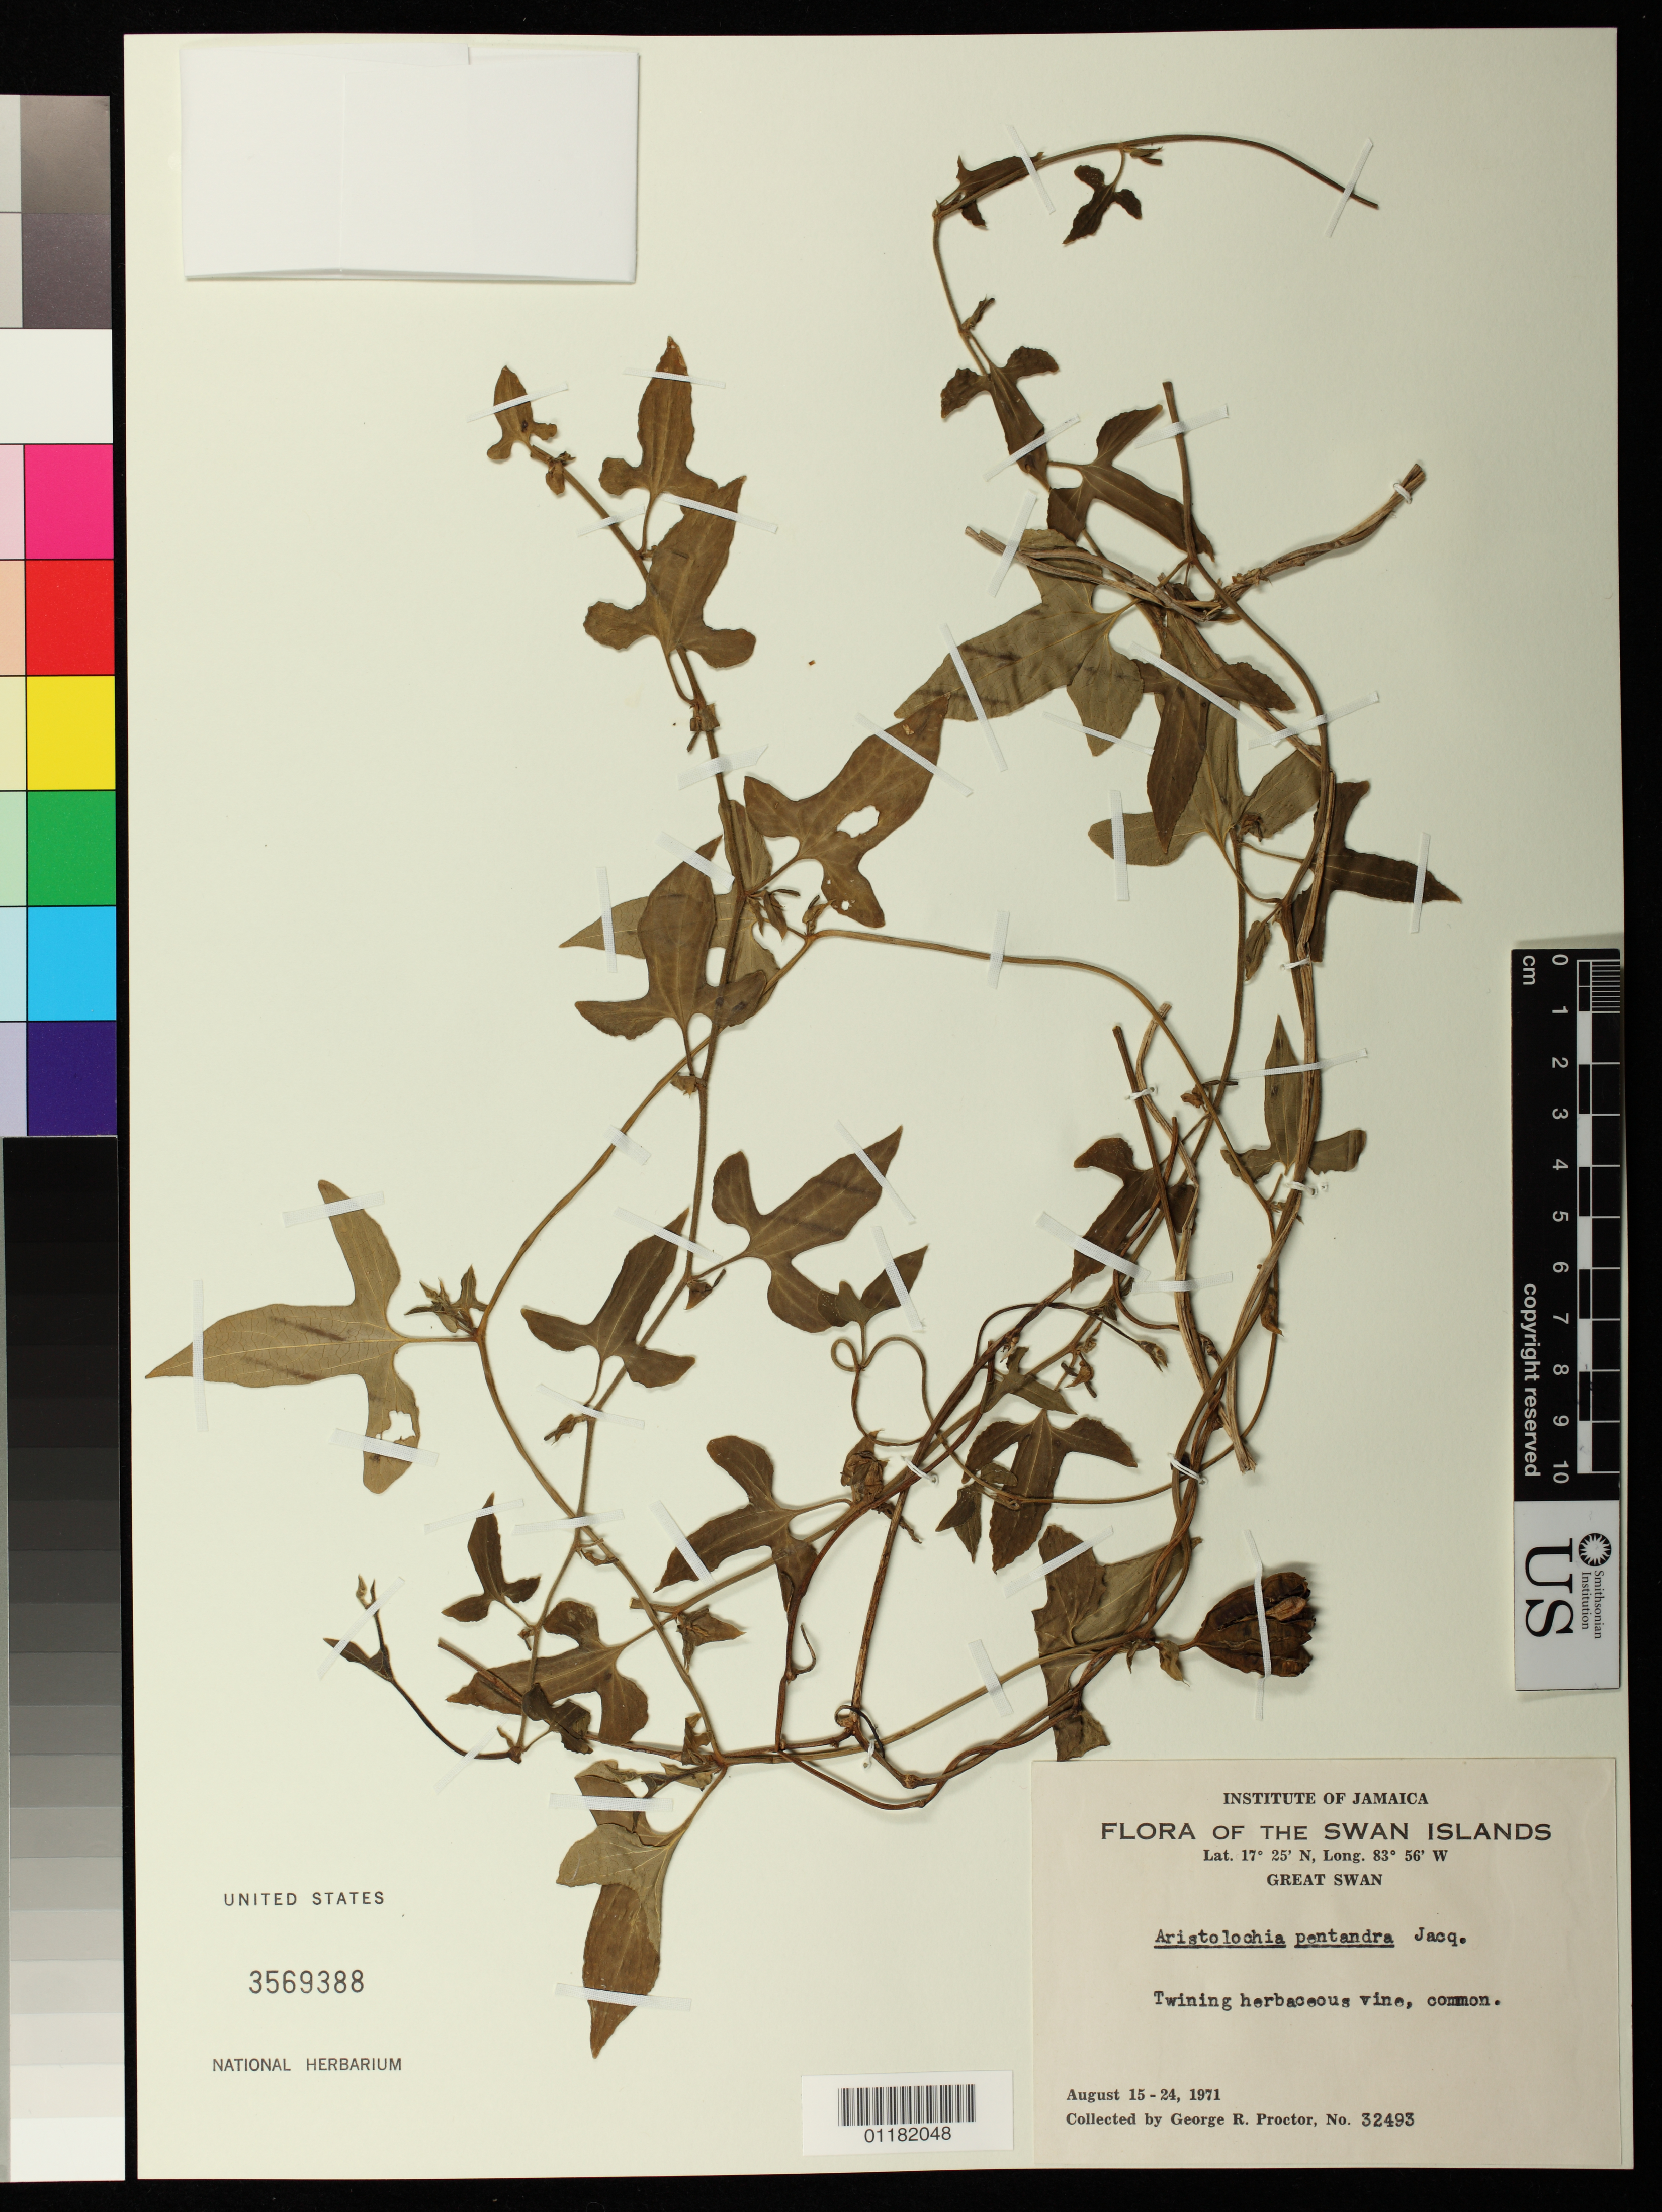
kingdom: Plantae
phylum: Tracheophyta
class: Magnoliopsida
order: Piperales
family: Aristolochiaceae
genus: Aristolochia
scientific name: Aristolochia pentandra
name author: Sessé & Moc.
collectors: G. R. Proctor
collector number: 32493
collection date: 1971-08-15/1971-08-24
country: Honduras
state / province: Islas de la Bahía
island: Great Swan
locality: Great Swan Island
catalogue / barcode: US 3569388